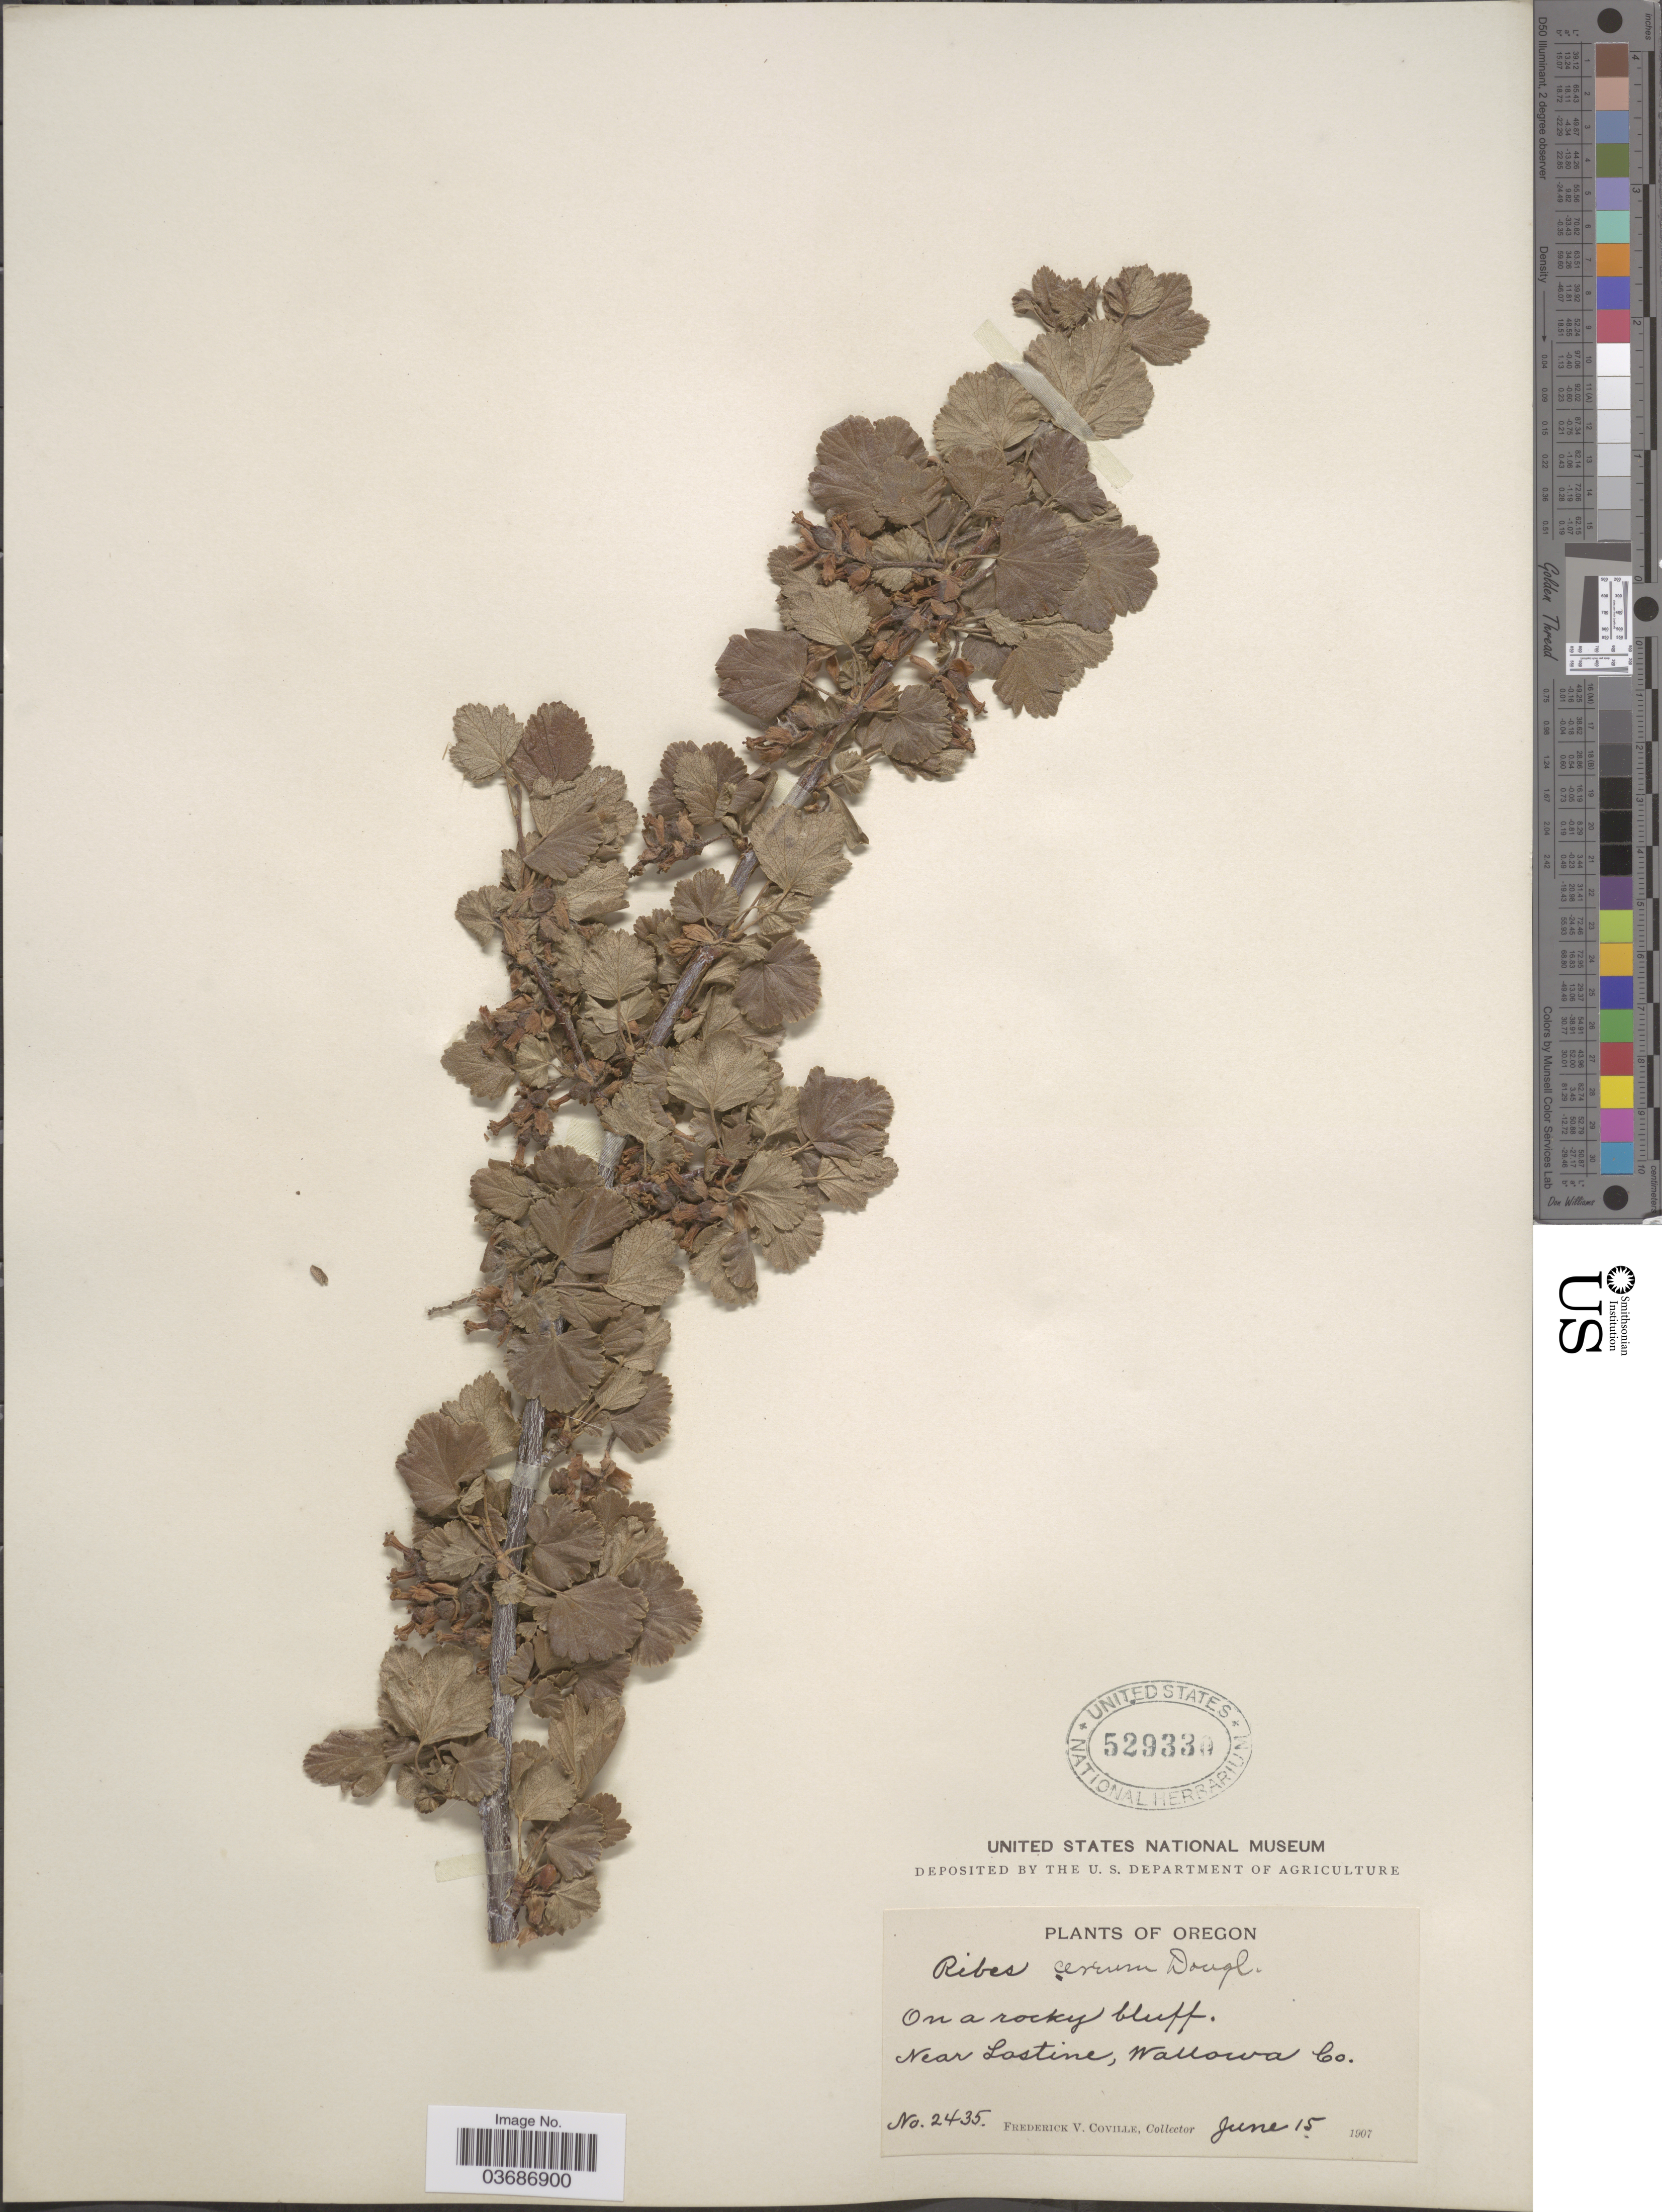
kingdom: Plantae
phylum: Tracheophyta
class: Magnoliopsida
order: Saxifragales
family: Grossulariaceae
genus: Ribes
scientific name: Ribes cereum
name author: Douglas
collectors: F. V. Coville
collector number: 2435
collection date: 1907-06-15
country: United States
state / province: Oregon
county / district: Wallowa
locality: Near Lostine, Wallowa Co.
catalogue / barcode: US 529330